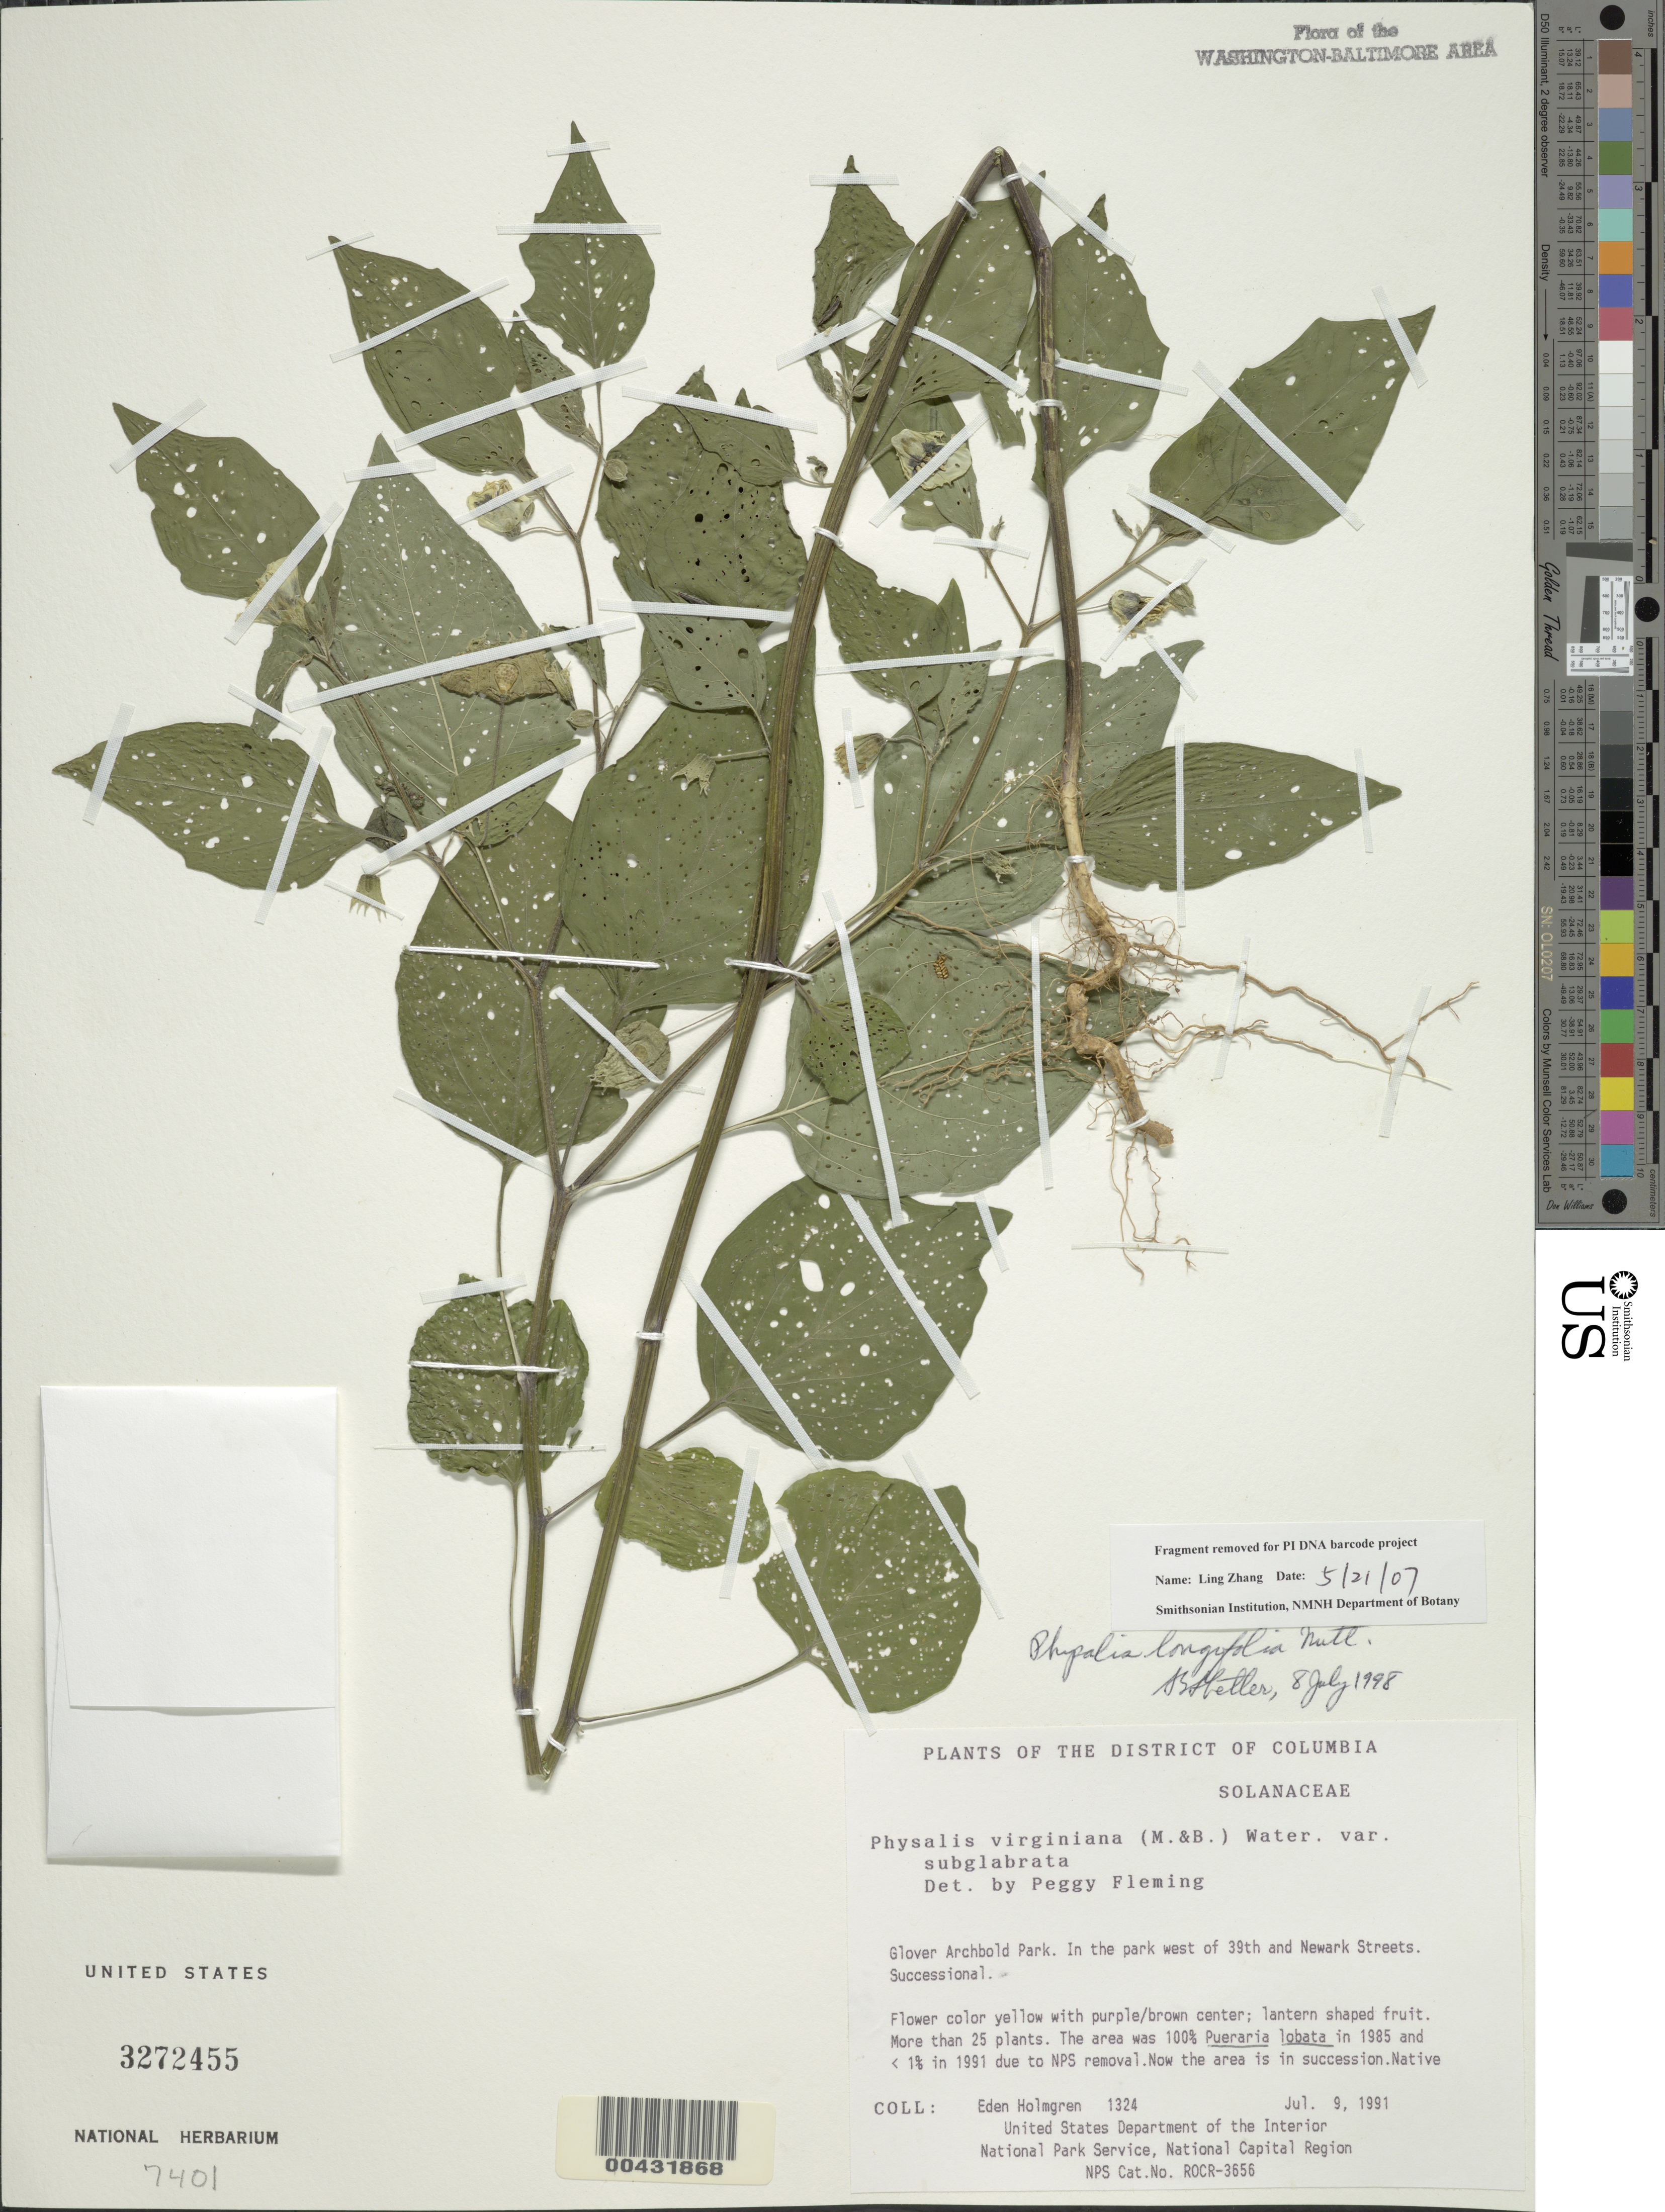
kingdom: Plantae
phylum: Tracheophyta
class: Magnoliopsida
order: Solanales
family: Solanaceae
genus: Physalis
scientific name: Physalis longifolia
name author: Nutt.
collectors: E. Holmgren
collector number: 1324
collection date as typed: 09 Jul 1991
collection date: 1991-07-09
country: United States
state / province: District of Columbia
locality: Glover Archbold Park, W of 39th and Newark Streets Glover Archbold Park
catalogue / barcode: US 3272355